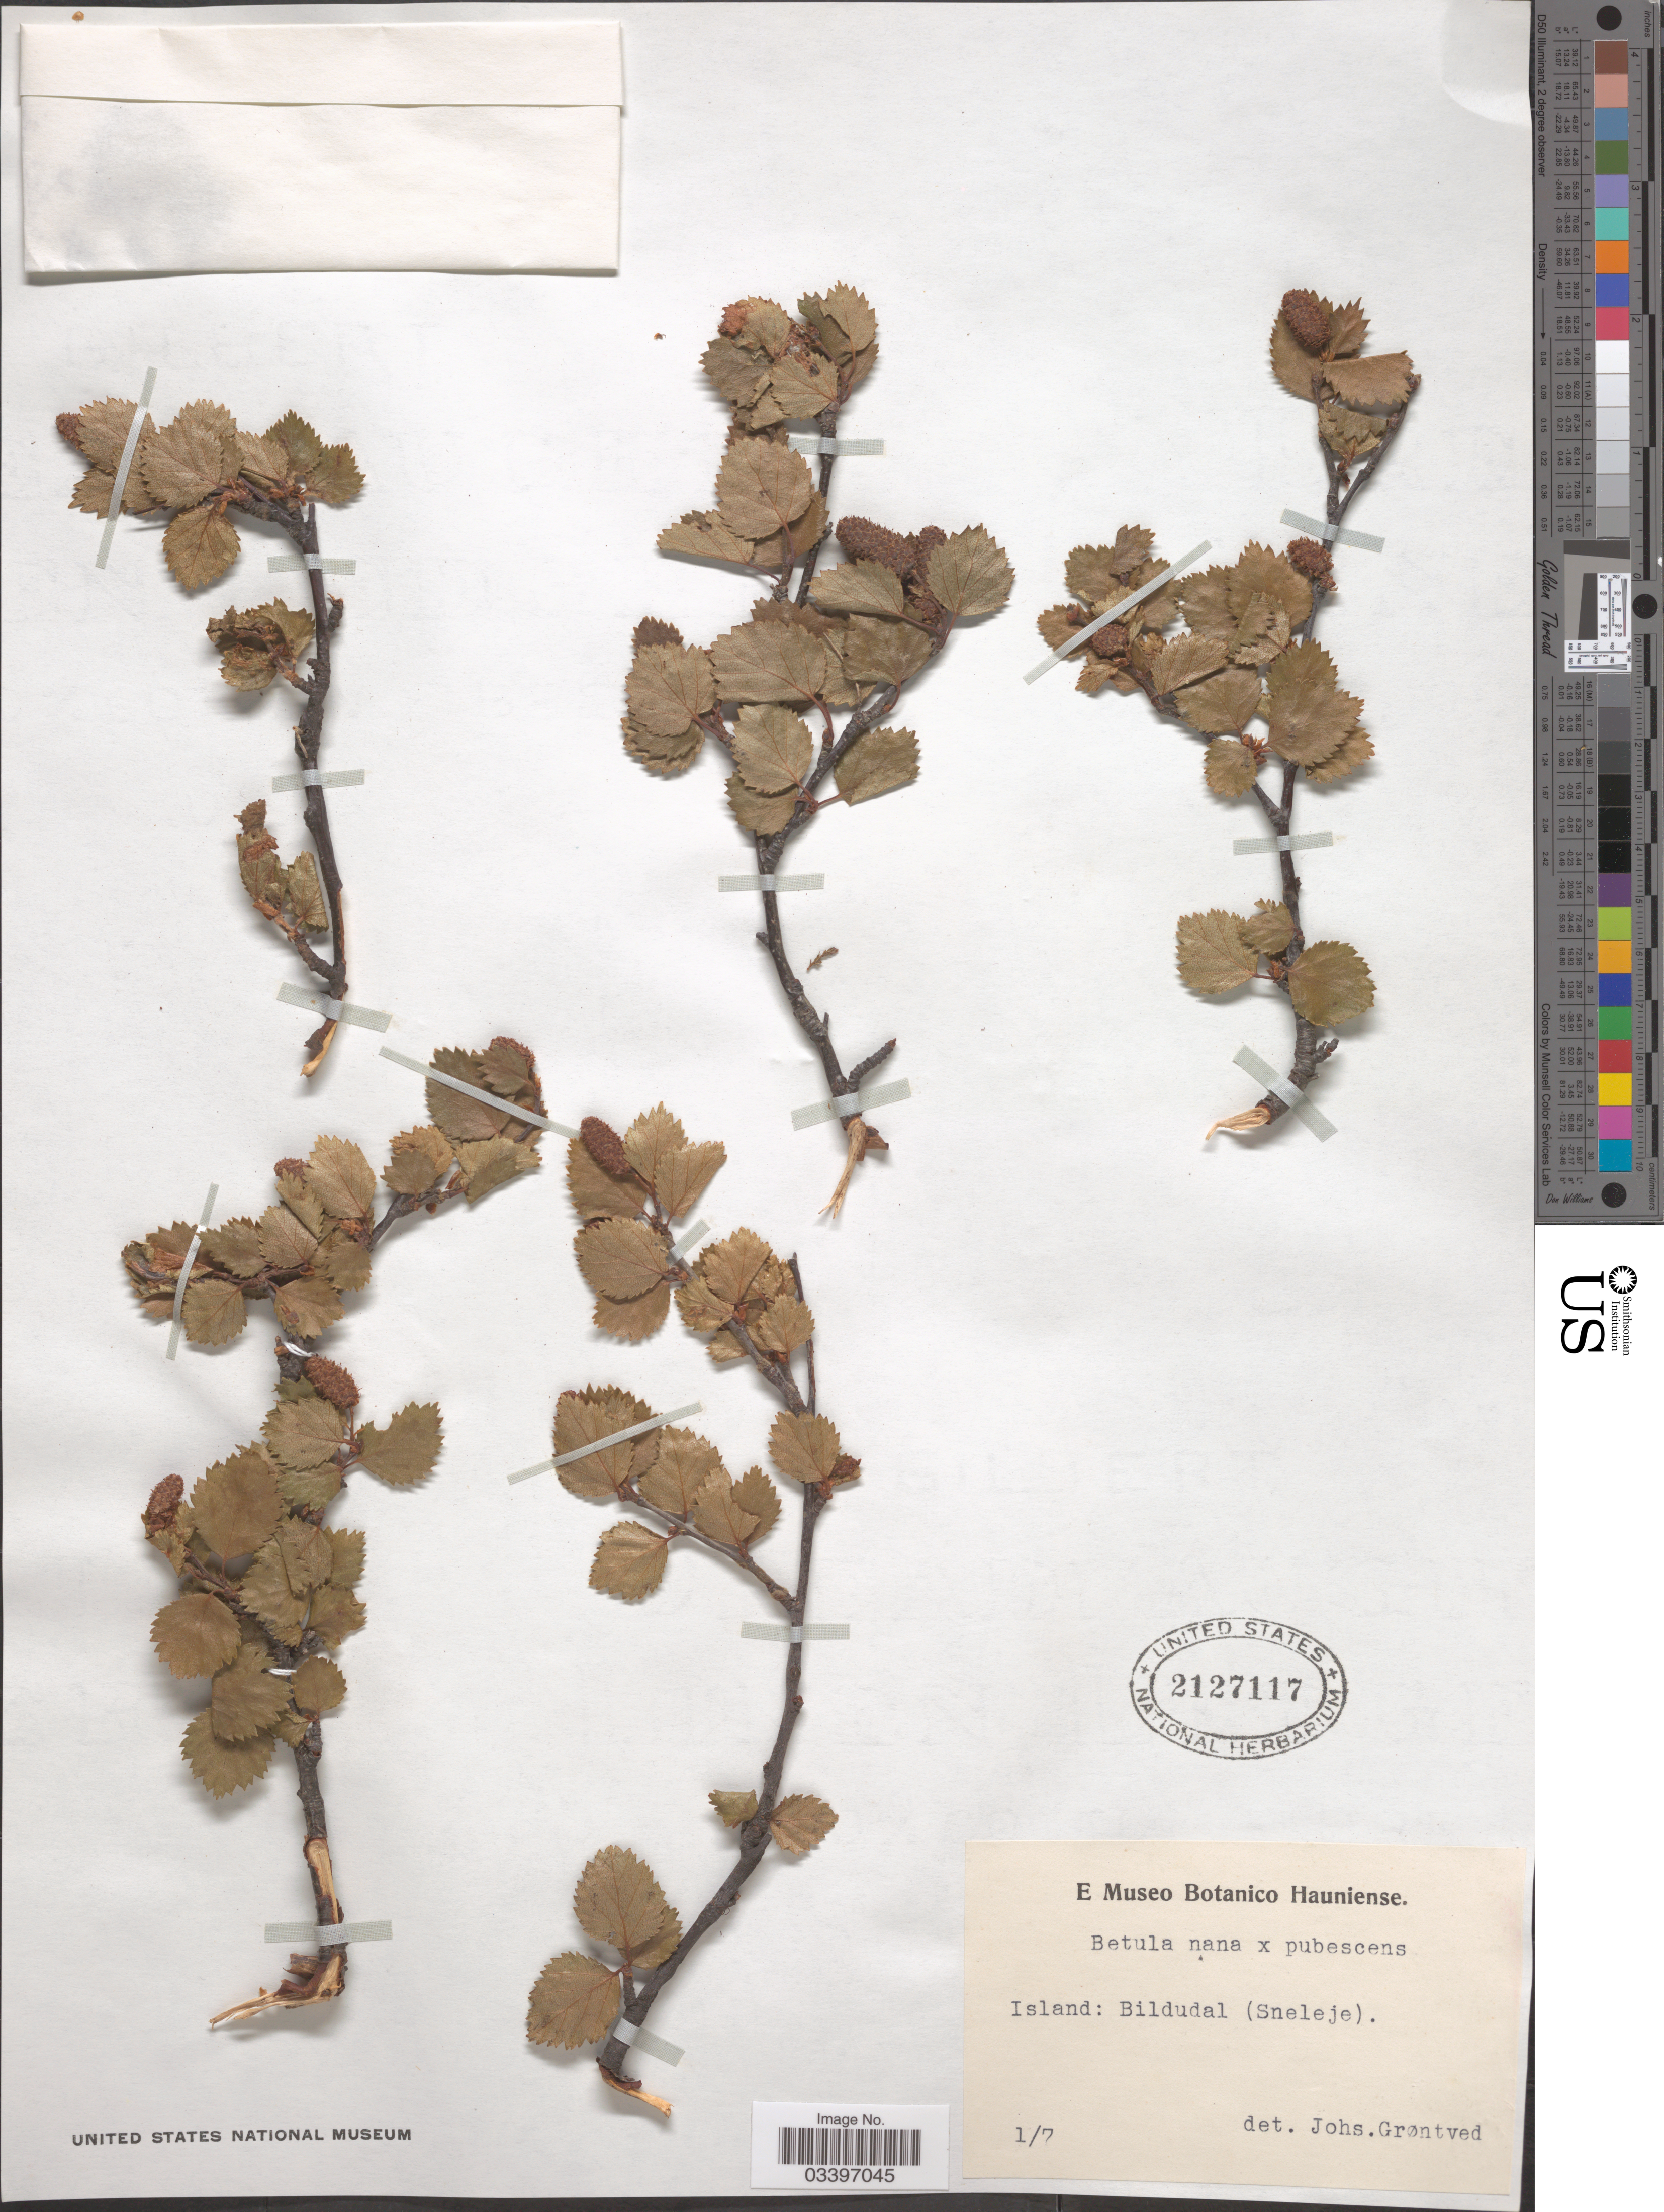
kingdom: Plantae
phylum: Tracheophyta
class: Magnoliopsida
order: Fagales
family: Betulaceae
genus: Betula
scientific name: Betula nana x B. pubescens Ehrh.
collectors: J. Grontved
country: Iceland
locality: Island: Bildudal (Sneleje).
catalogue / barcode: US 2127117